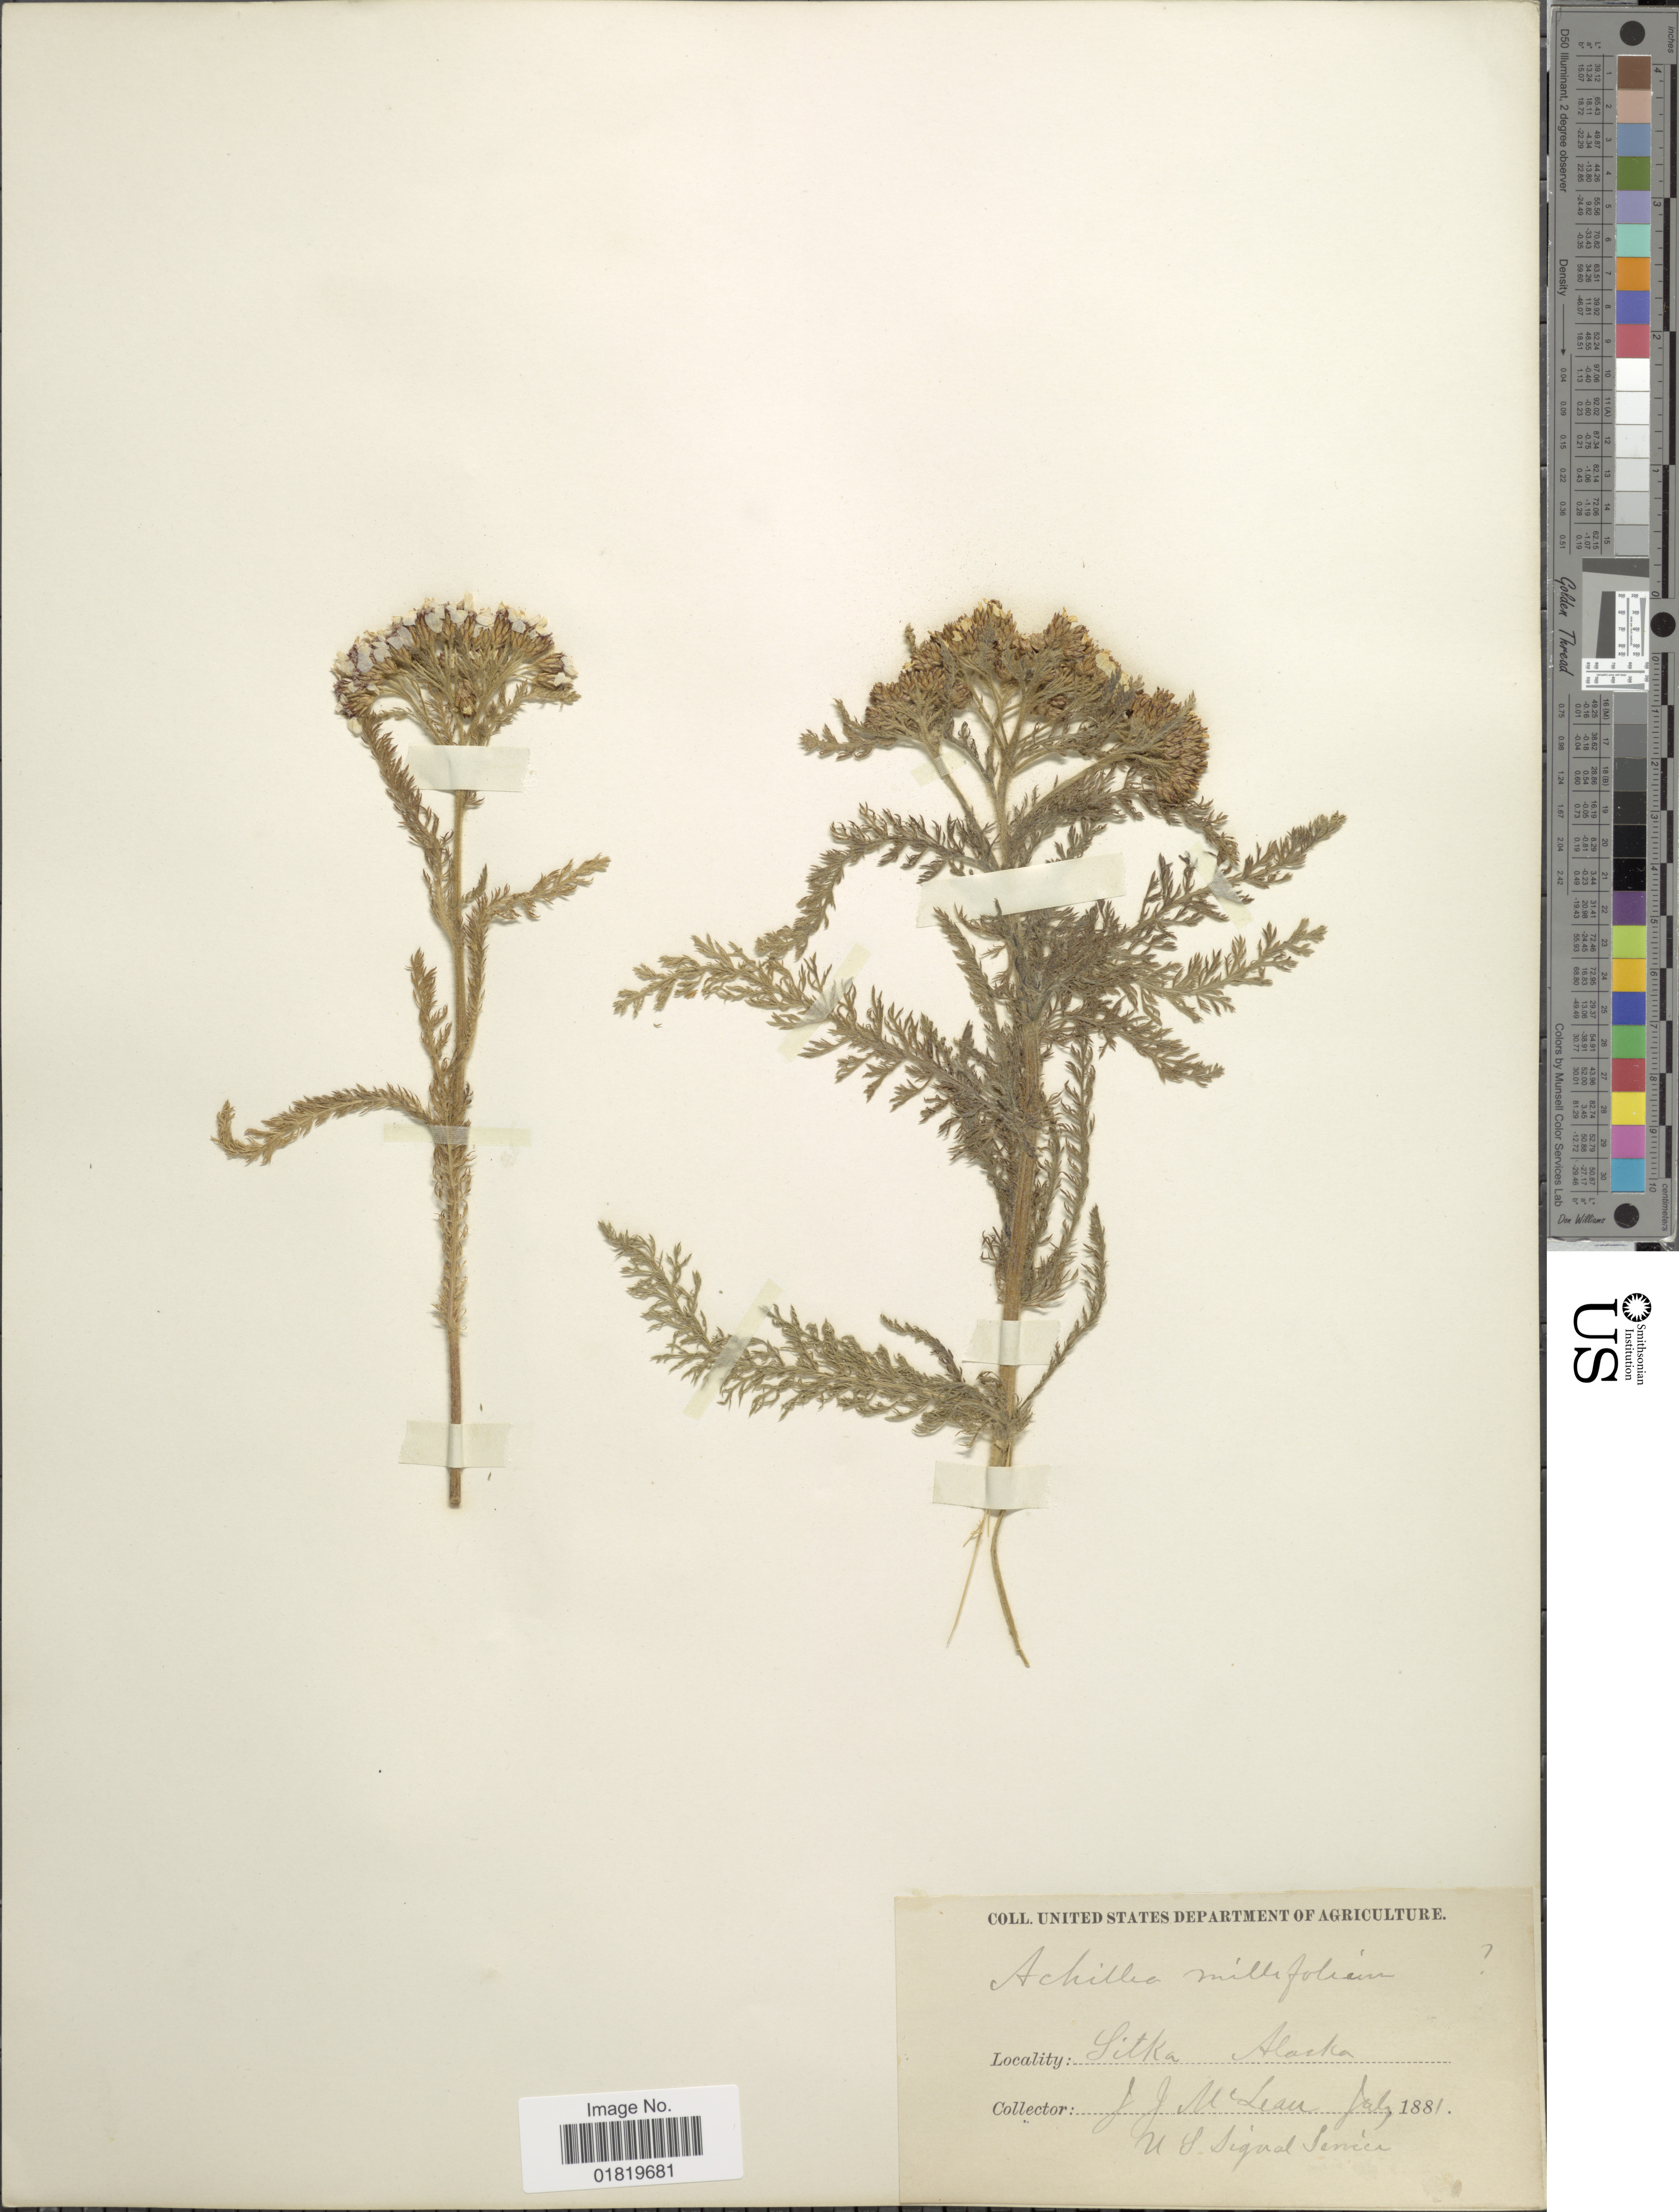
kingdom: Plantae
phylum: Tracheophyta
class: Magnoliopsida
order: Asterales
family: Asteraceae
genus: Achillea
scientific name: Achillea borealis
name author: Bong.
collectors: J. McLean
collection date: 1881-07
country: United States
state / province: Alaska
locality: Sitka